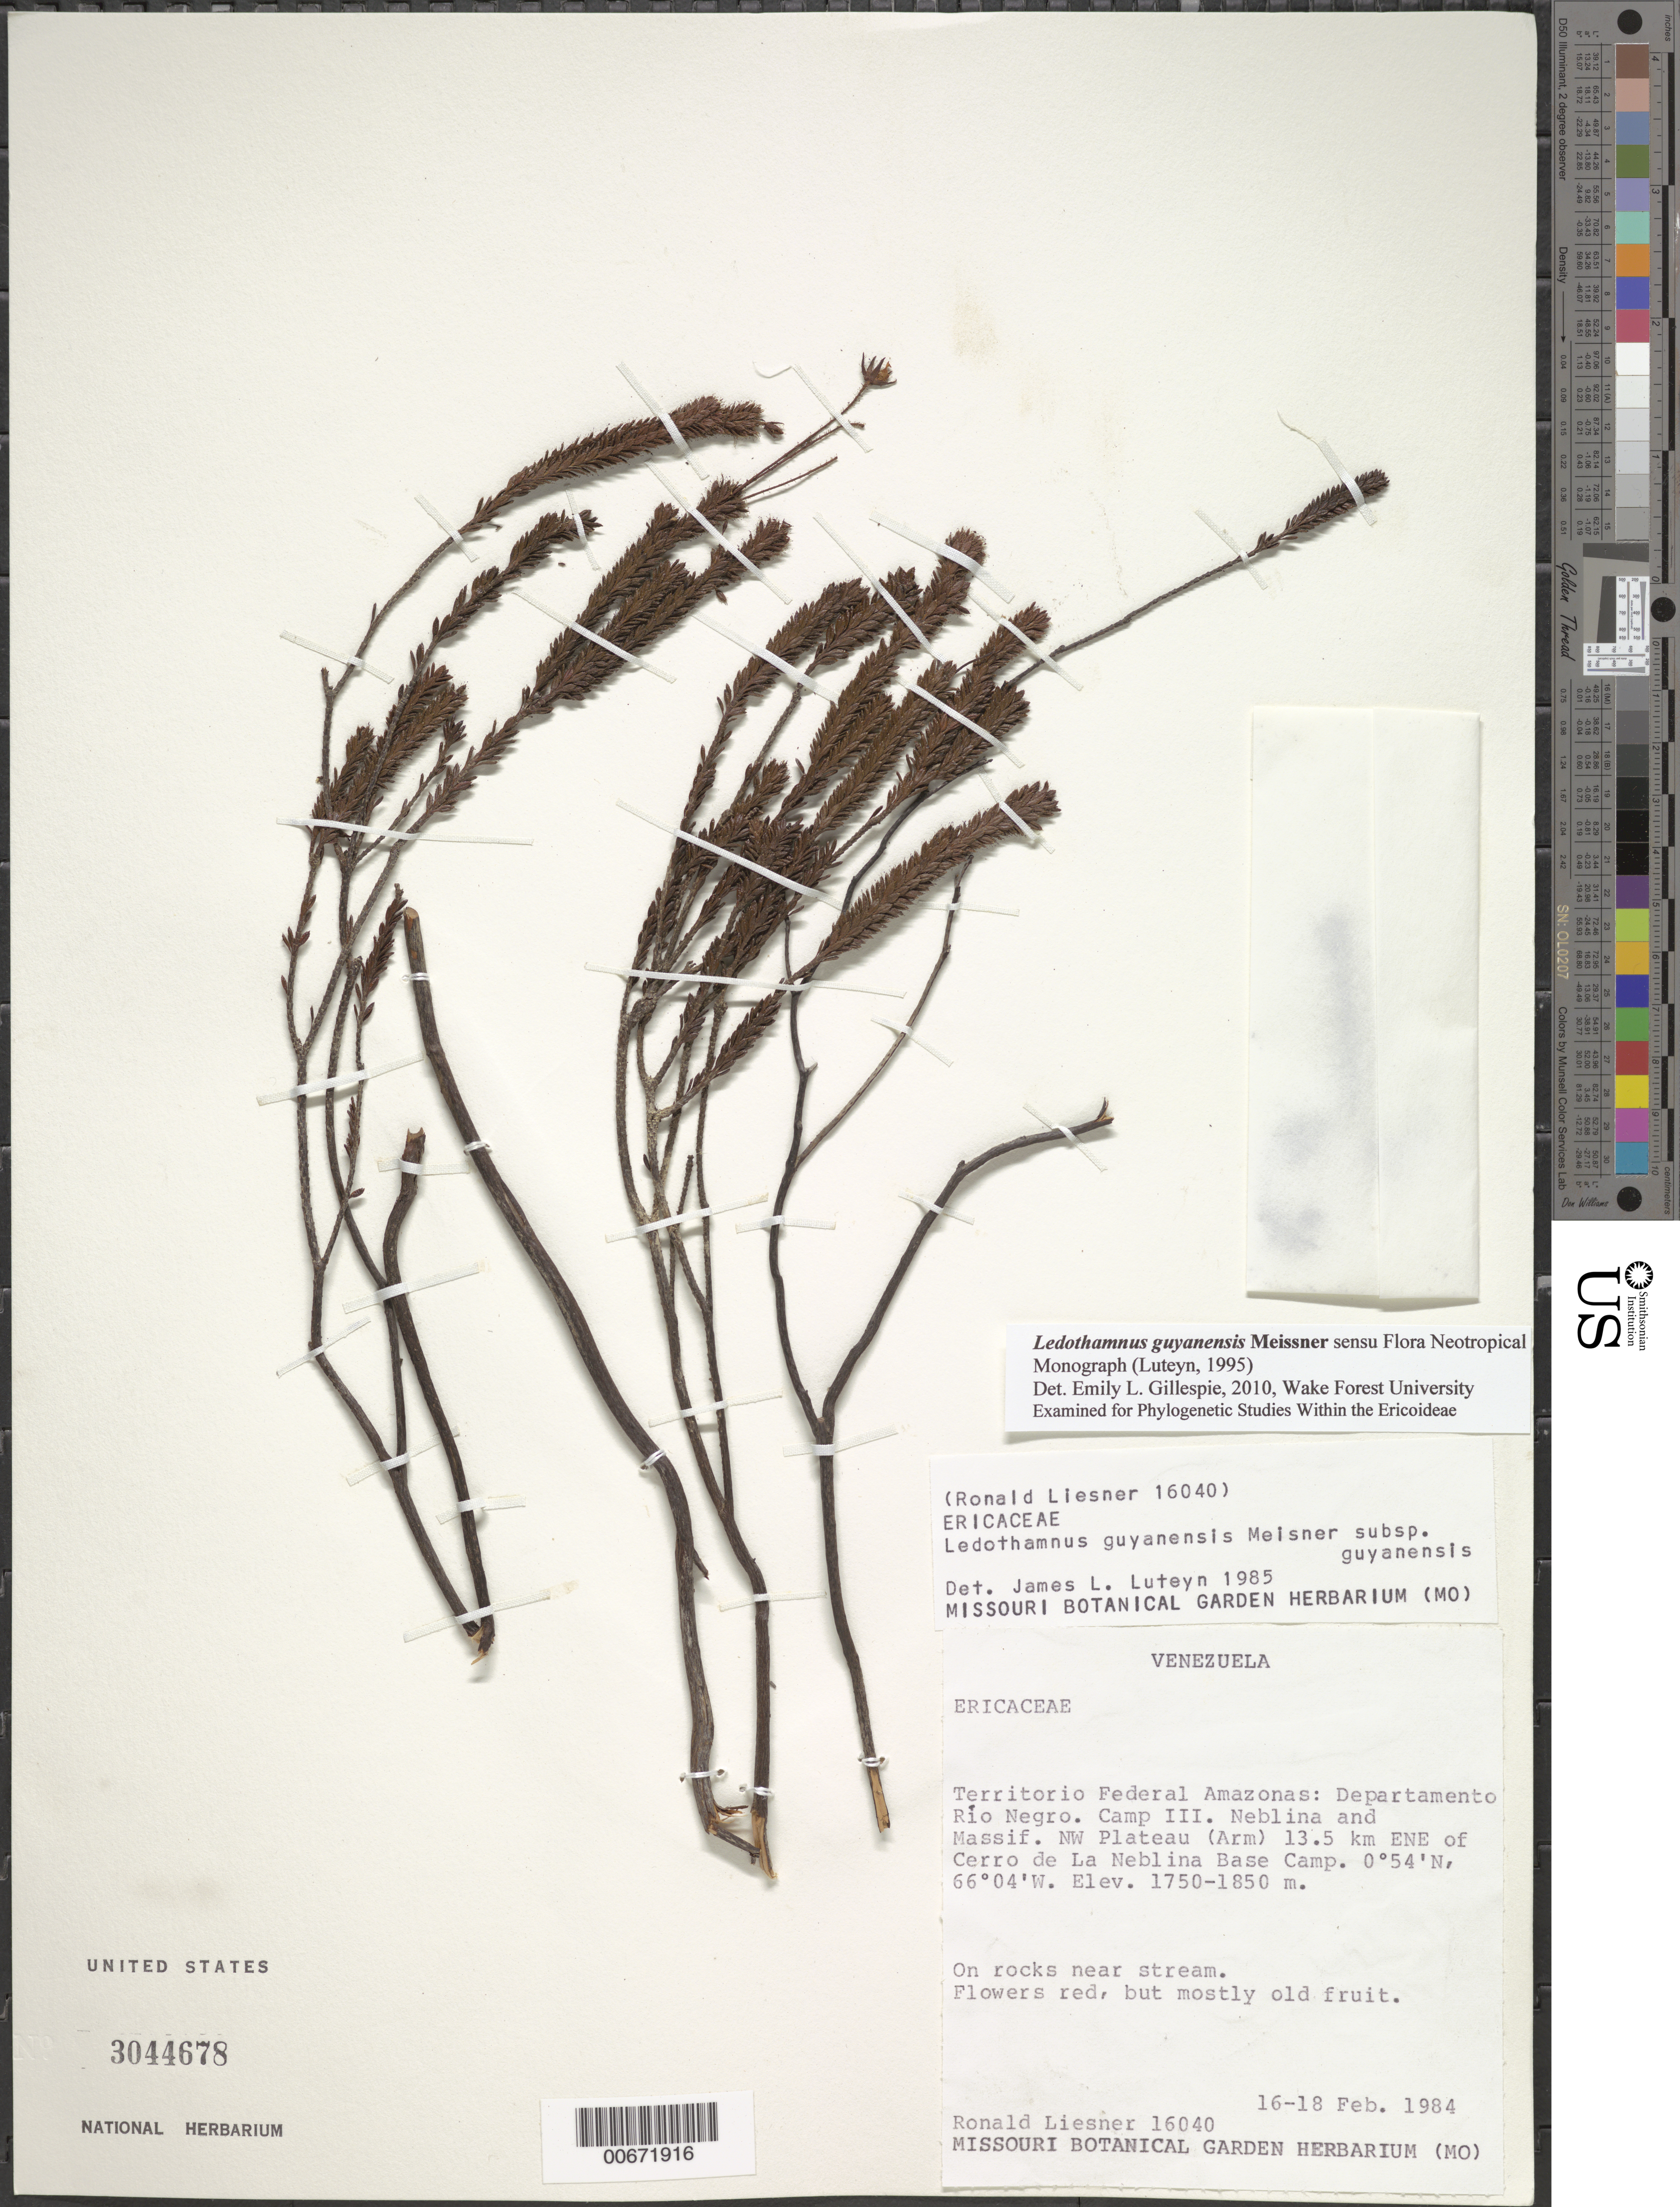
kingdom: Plantae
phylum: Tracheophyta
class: Magnoliopsida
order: Ericales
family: Ericaceae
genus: Ledothamnus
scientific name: Ledothamnus guyanensis subsp. guyanensis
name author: Meisn.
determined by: Luteyn, J. L.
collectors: R. L. Liesner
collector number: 16040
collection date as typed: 16-Feb-84 to 18-Feb-84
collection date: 1984-02-16/1984-02-18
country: Venezuela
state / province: Amazonas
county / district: Río Negro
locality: Cerro de La Neblina Base Camp, Camp III, Neblina & Massif, NW Plateau, 13.5 km ENE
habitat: On rocks near ridge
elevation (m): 1750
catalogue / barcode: US 3044678